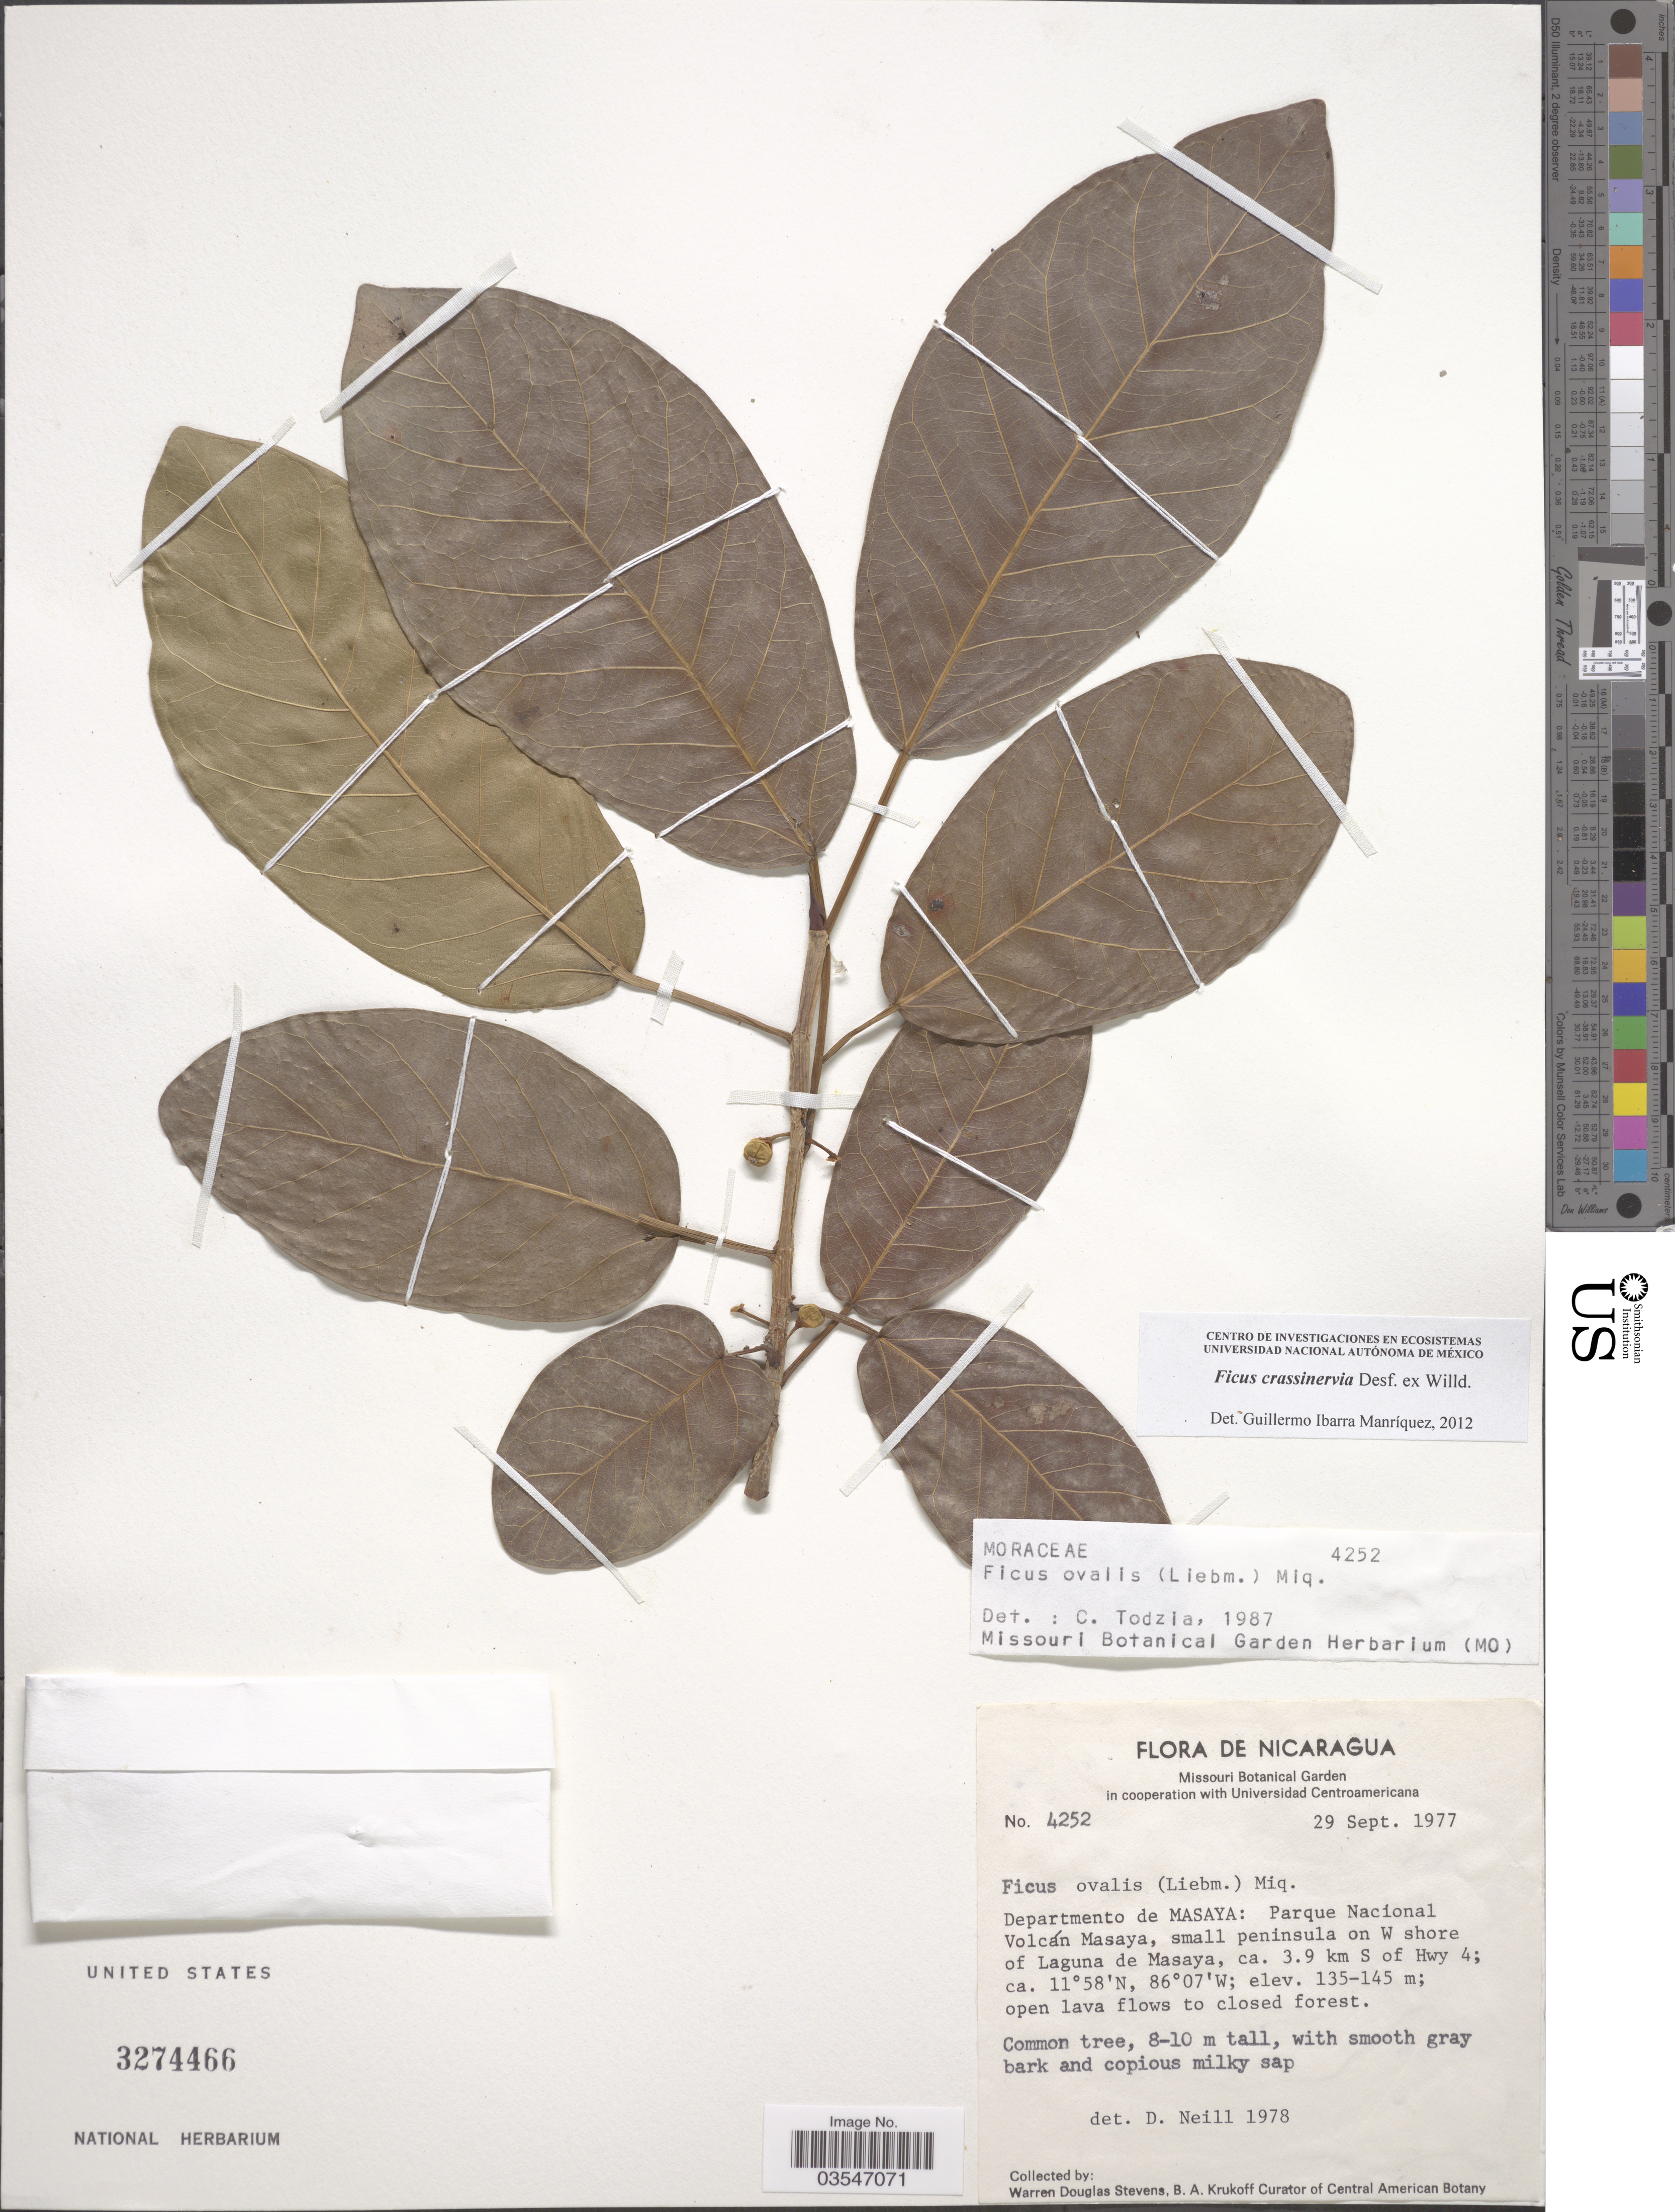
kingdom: Plantae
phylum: Tracheophyta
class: Magnoliopsida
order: Rosales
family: Moraceae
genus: Ficus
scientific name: Ficus crassinervia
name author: Desf. ex Willd.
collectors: W. D. Stevens & B. A. Krukoff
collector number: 4252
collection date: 1977-09-29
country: Nicaragua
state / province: Masaya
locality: Departmento de Masaya: Parque Nacional Volcán Masaya, small peninsula on W shore of Laguna de Masaya, ca. 3.9 km S of Hwy 4.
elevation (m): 135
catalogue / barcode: US 3274466